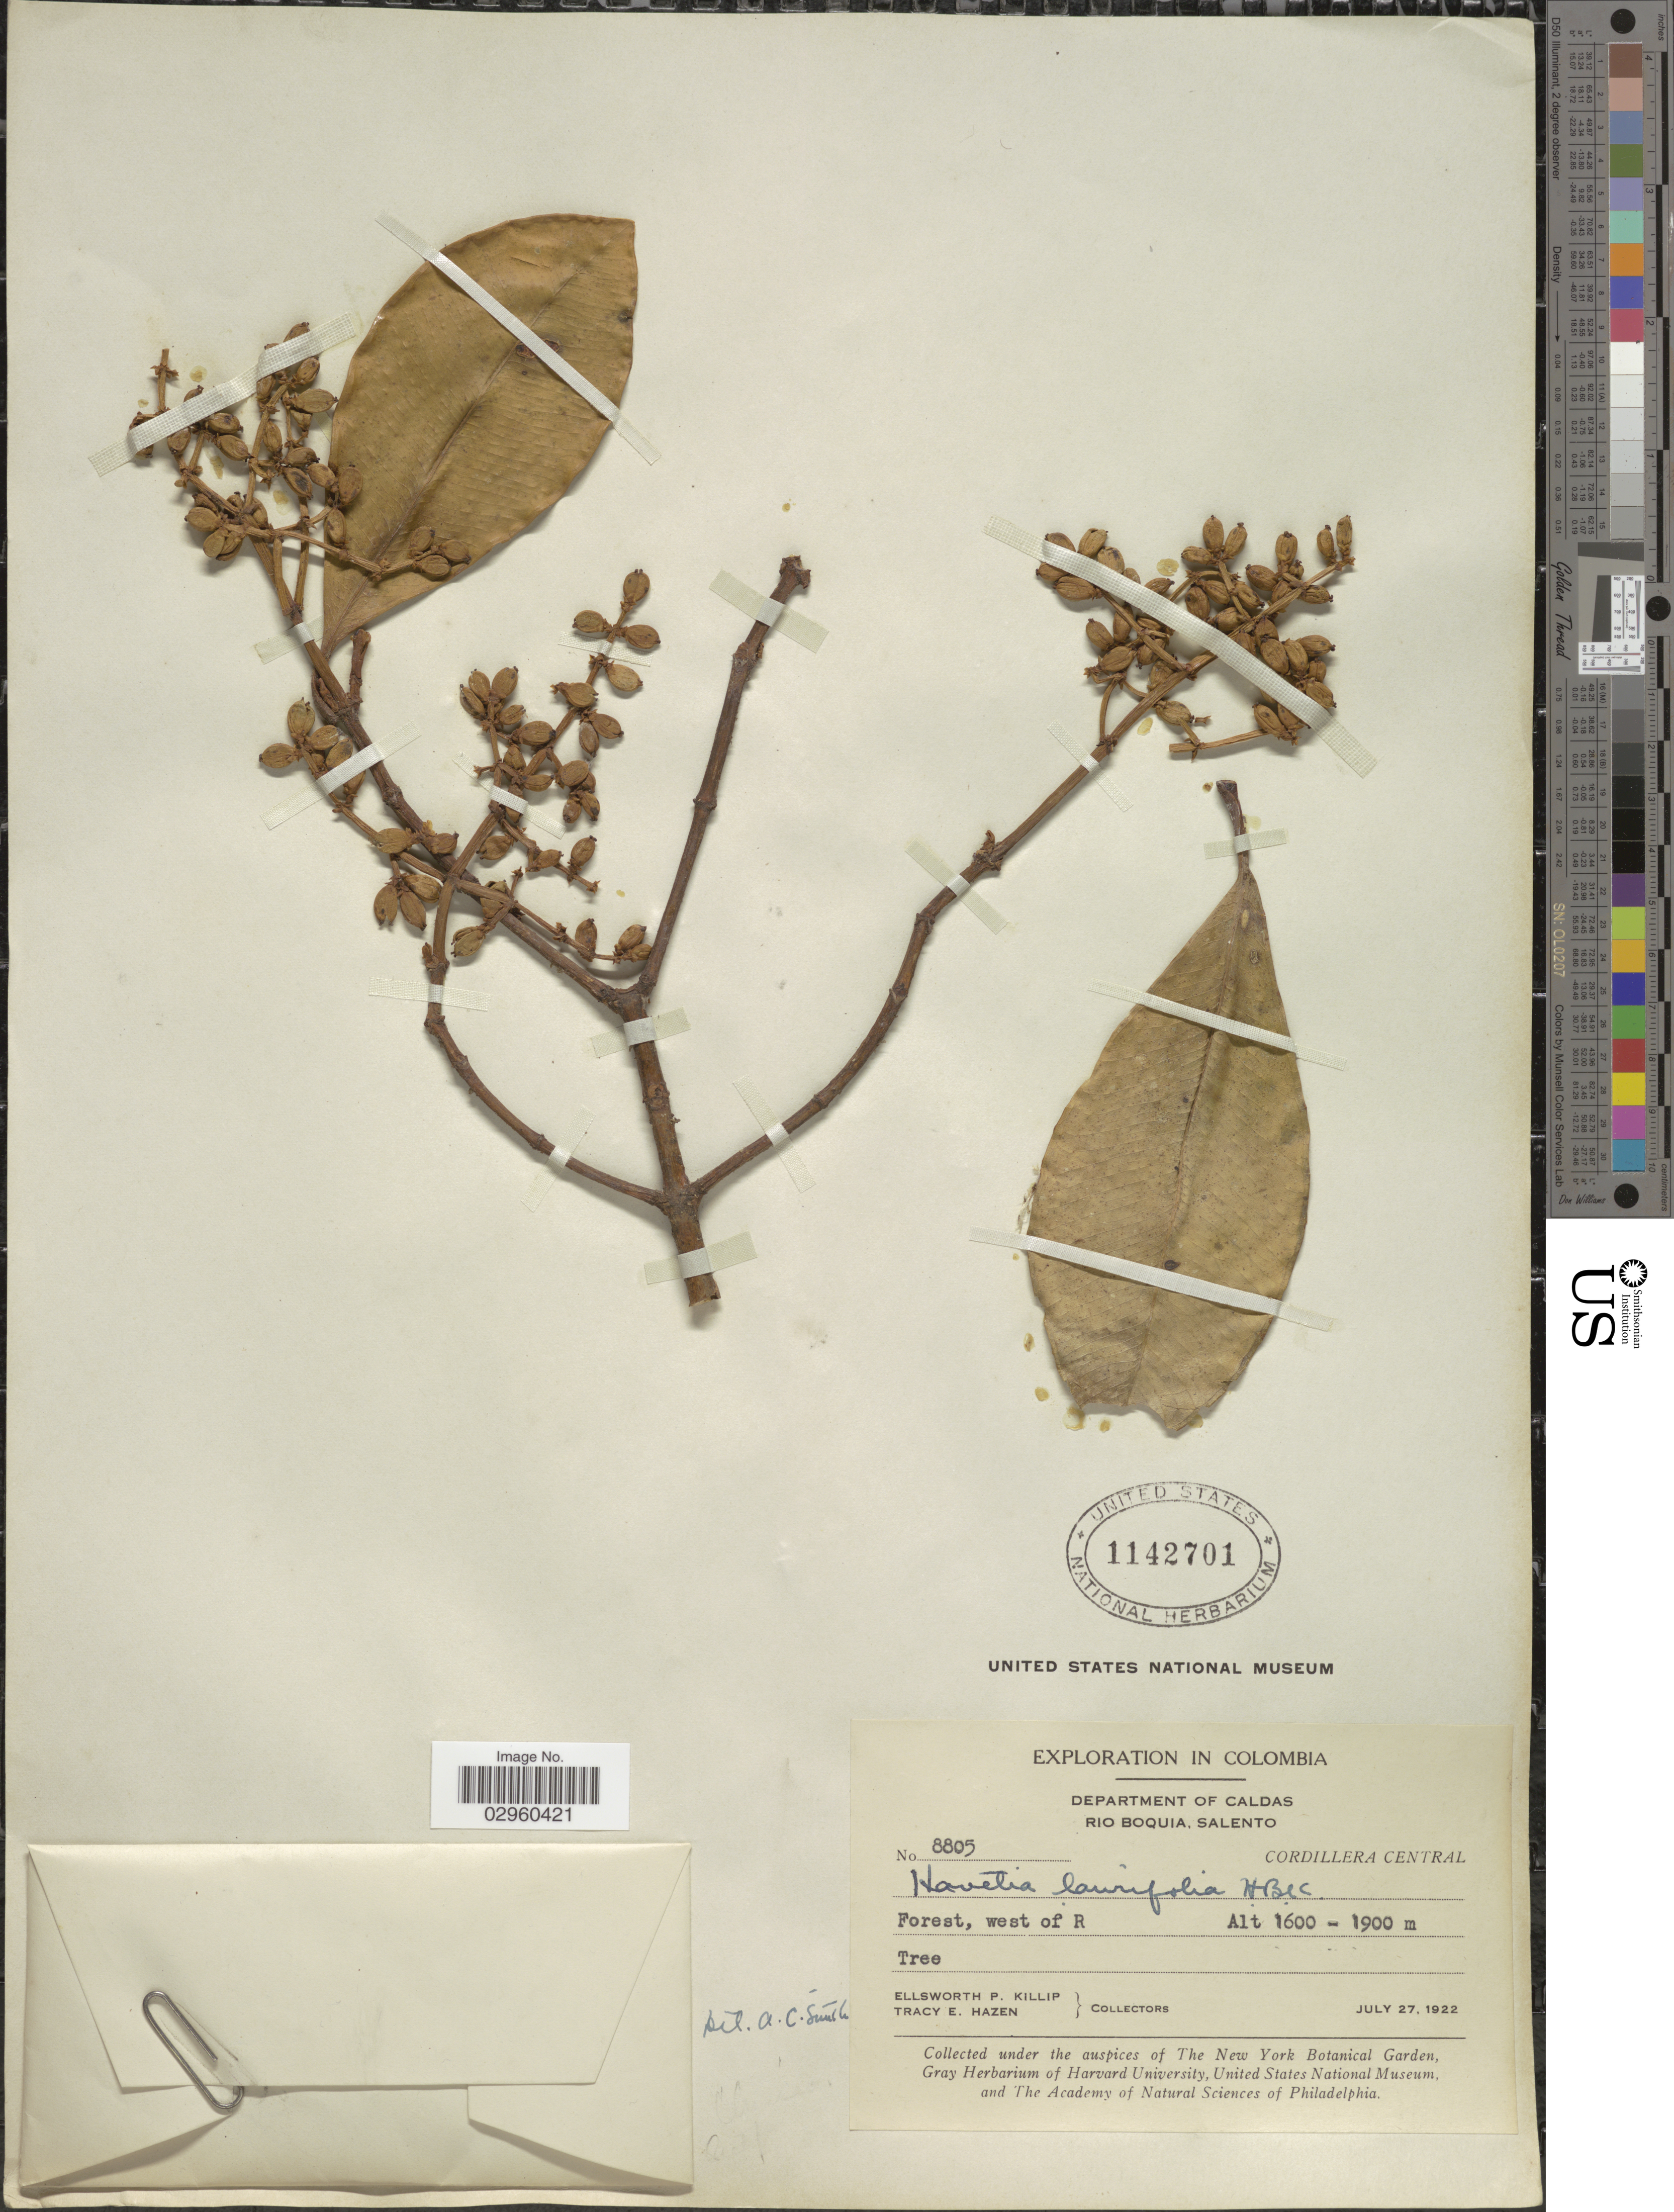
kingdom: Plantae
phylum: Tracheophyta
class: Magnoliopsida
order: Malpighiales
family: Clusiaceae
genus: Clusia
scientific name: Clusia colombiana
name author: Pipoly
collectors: E. P. Killip & T. E. Hazen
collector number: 8805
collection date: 1922-07-27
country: Colombia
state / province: Caldas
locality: Department of Caldas. Rio Boquia, Salento. Cordillera Central. Forest, west of R.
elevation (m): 1600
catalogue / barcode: US 1142701